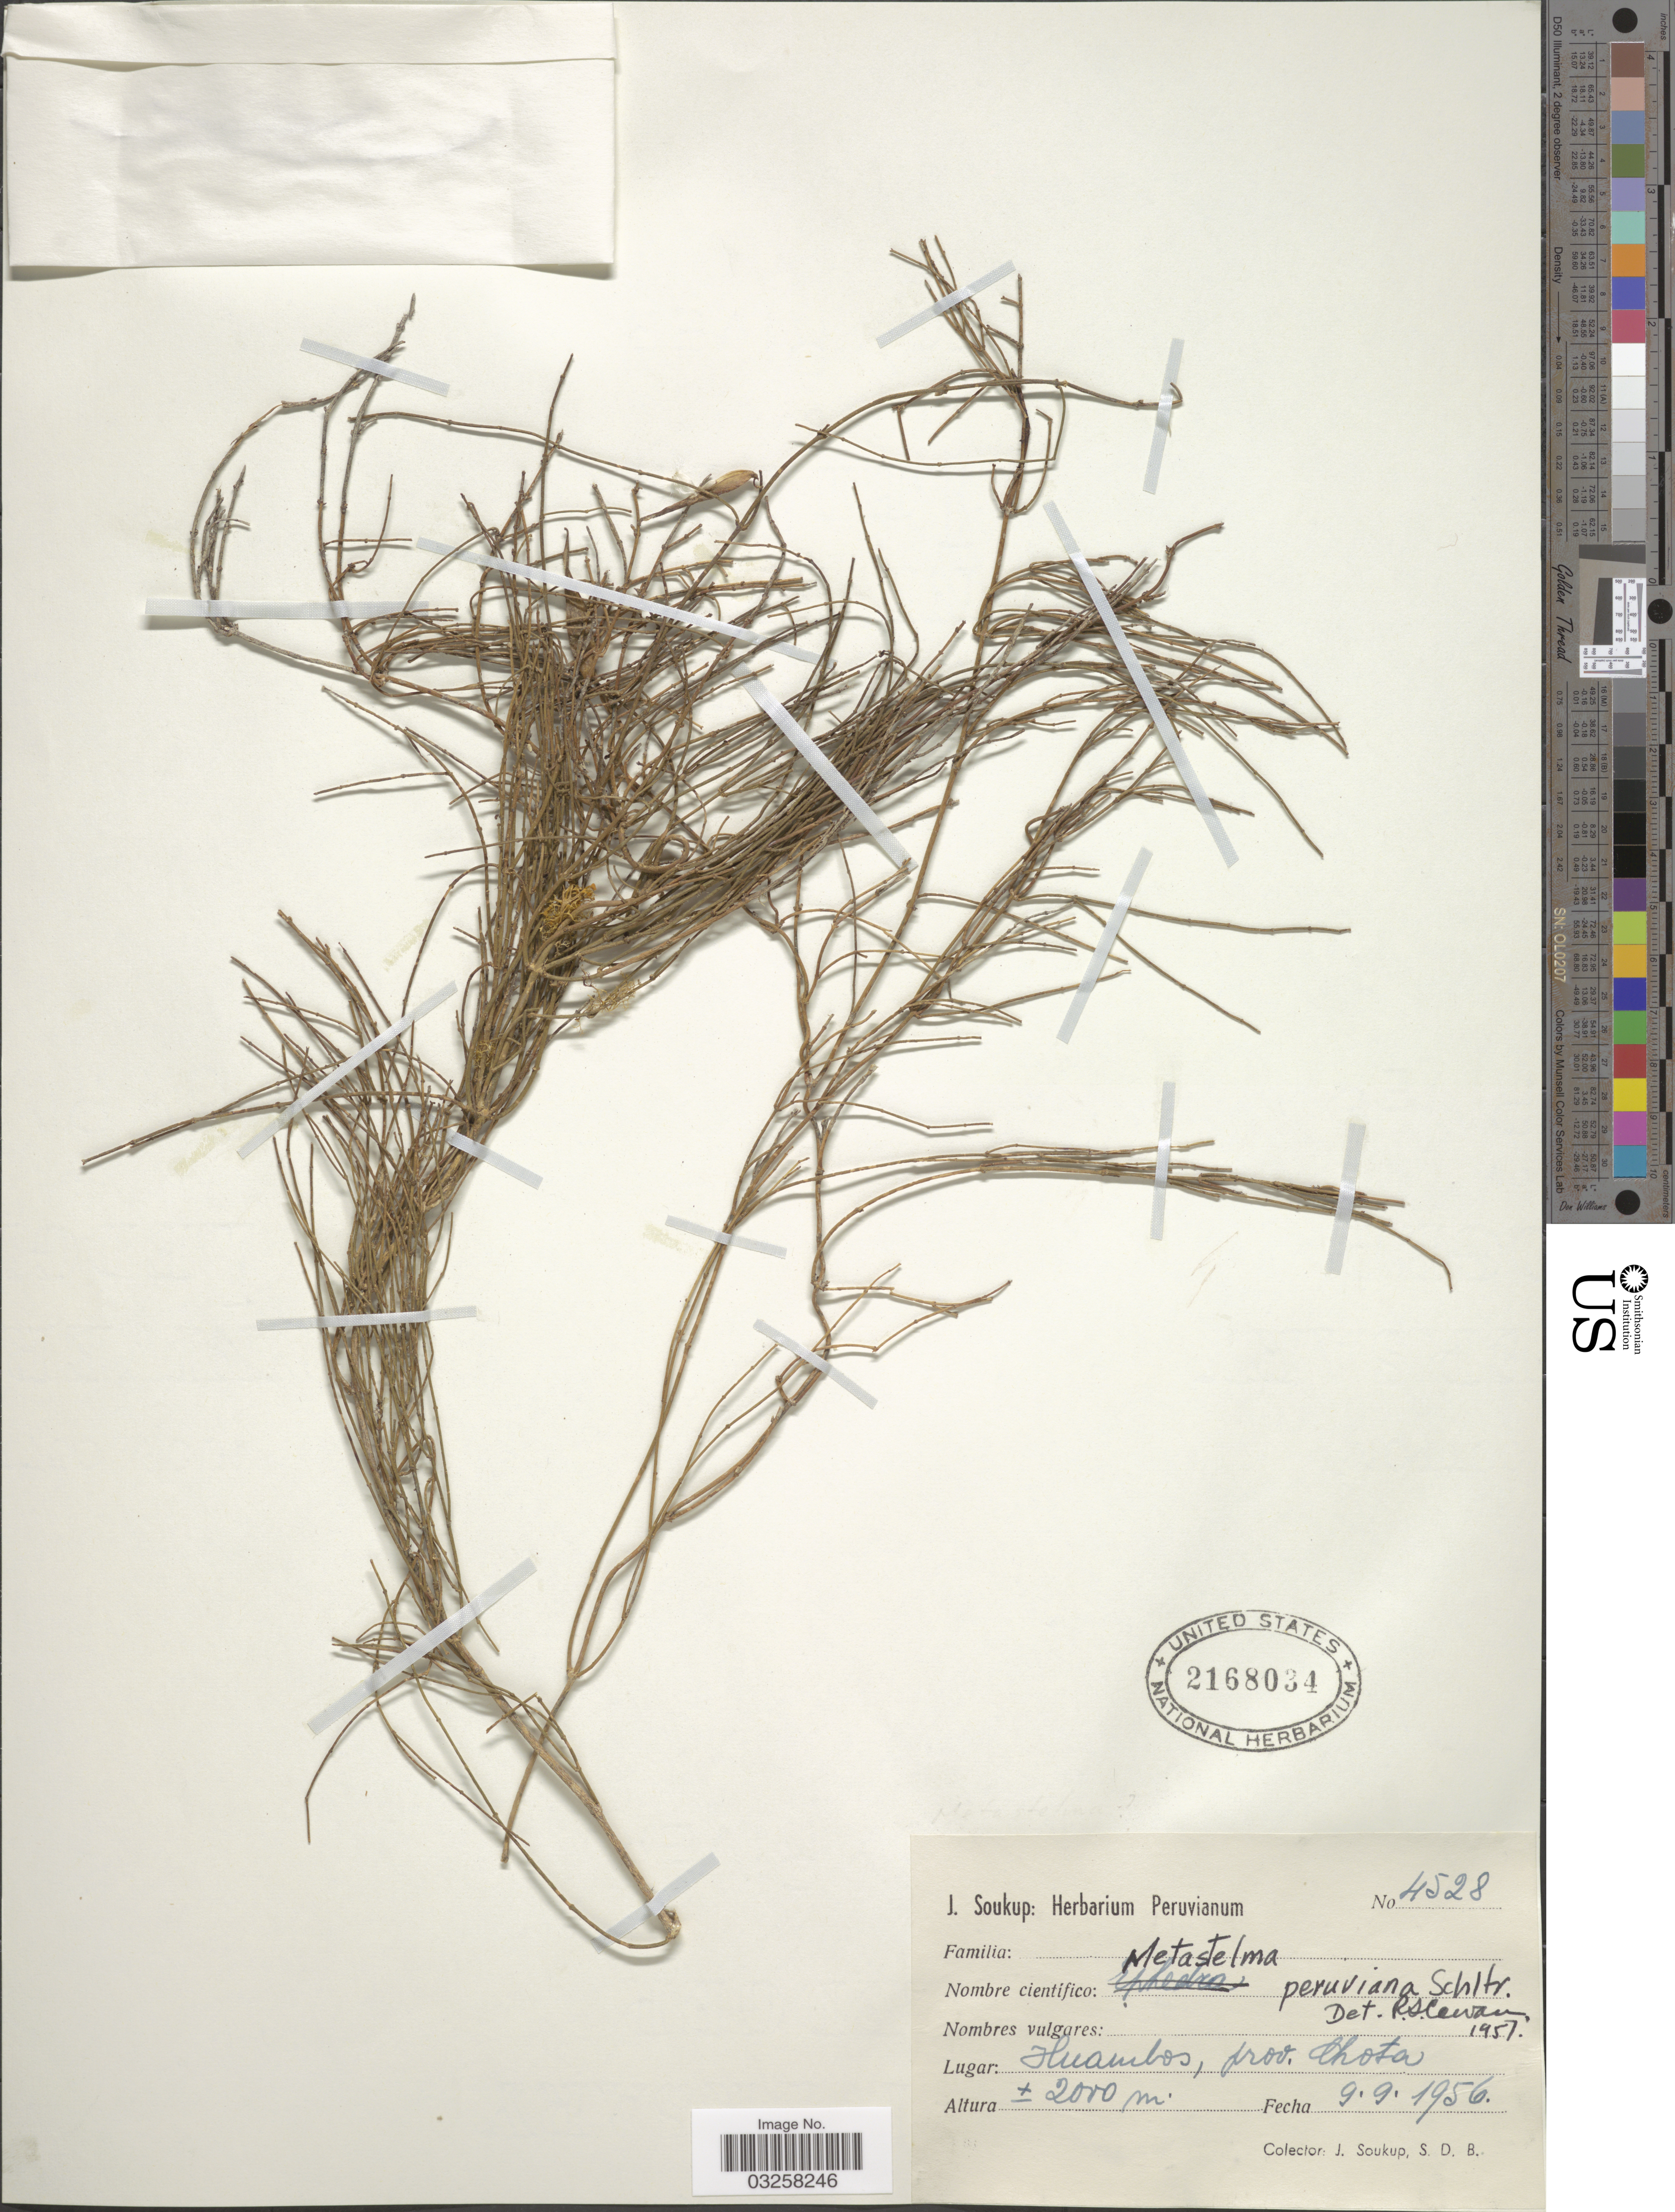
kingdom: Plantae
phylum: Tracheophyta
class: Magnoliopsida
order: Gentianales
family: Apocynaceae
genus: Metastelma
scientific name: Metastelma peruvianum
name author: Schltr.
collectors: J. Soukup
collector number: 4528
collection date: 1956-09-09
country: Peru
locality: Huambos, prov. Chota.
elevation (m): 2000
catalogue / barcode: US 2168034